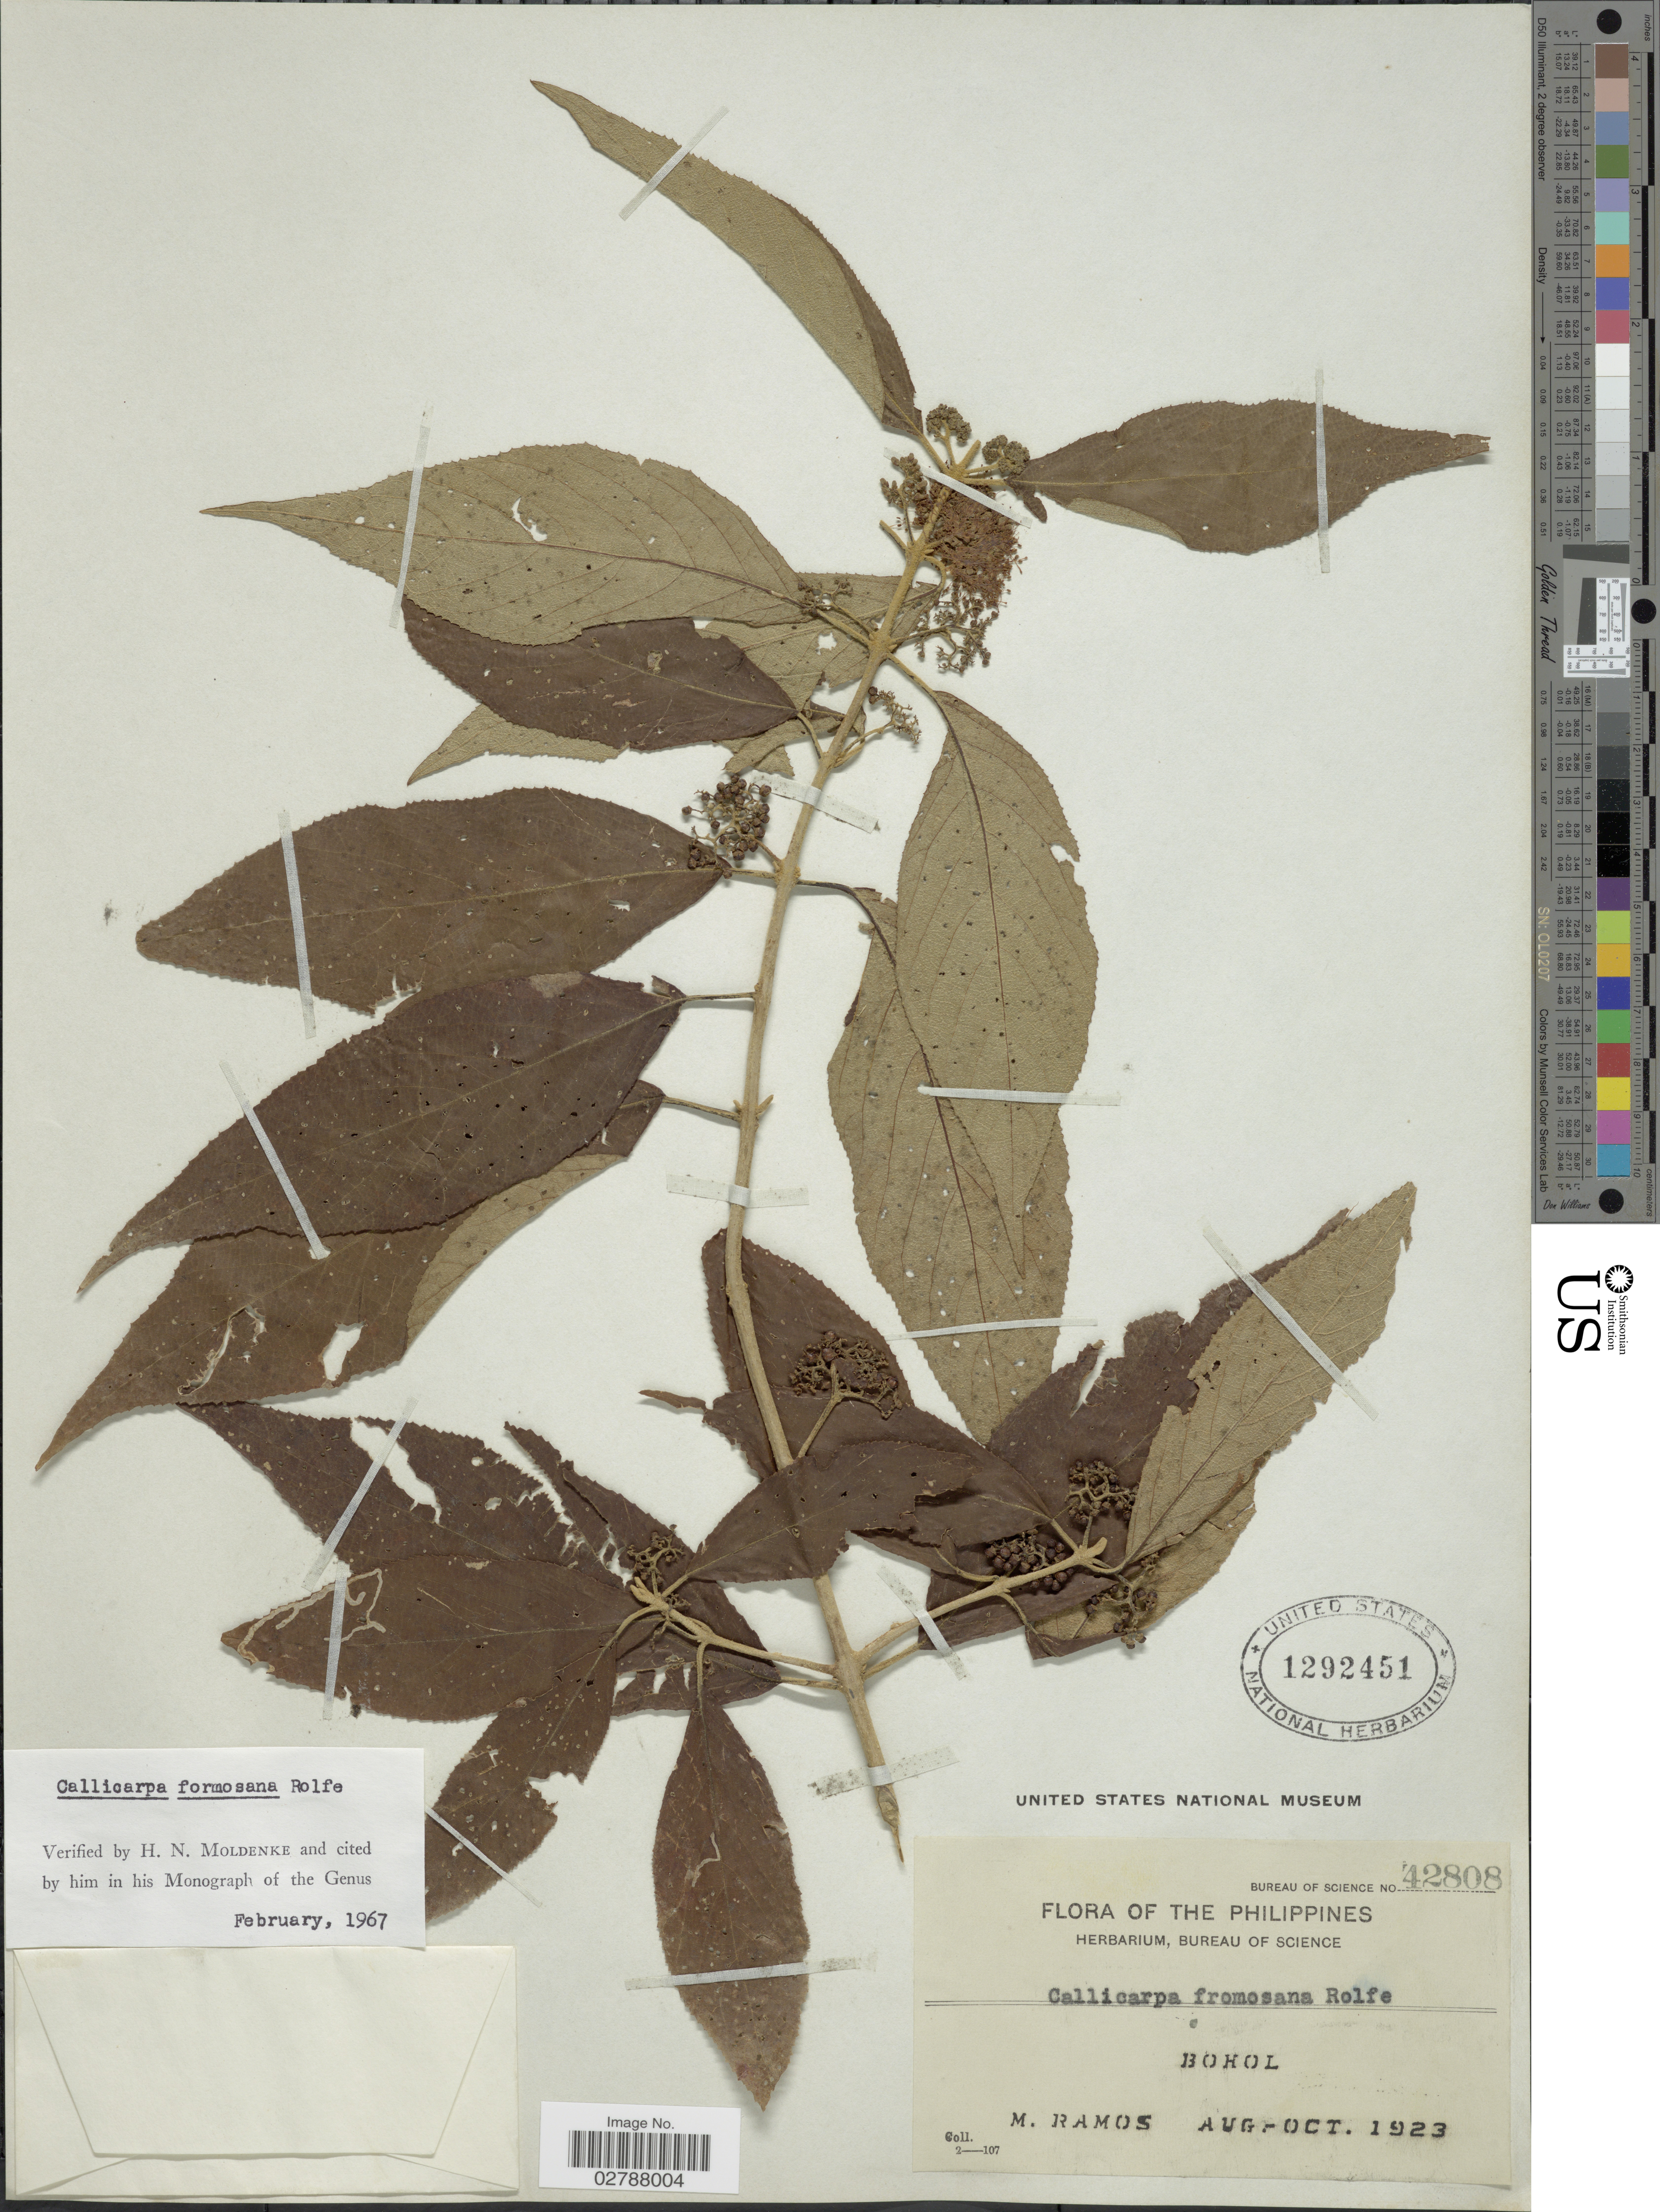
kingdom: Plantae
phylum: Tracheophyta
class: Magnoliopsida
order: Lamiales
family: Lamiaceae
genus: Callicarpa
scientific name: Callicarpa formosana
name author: Rolfe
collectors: M. Ramos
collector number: Bureau of Science42808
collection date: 1923-08/1923-10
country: Philippines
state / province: Central Visayas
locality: Bohol.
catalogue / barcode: US 1292451